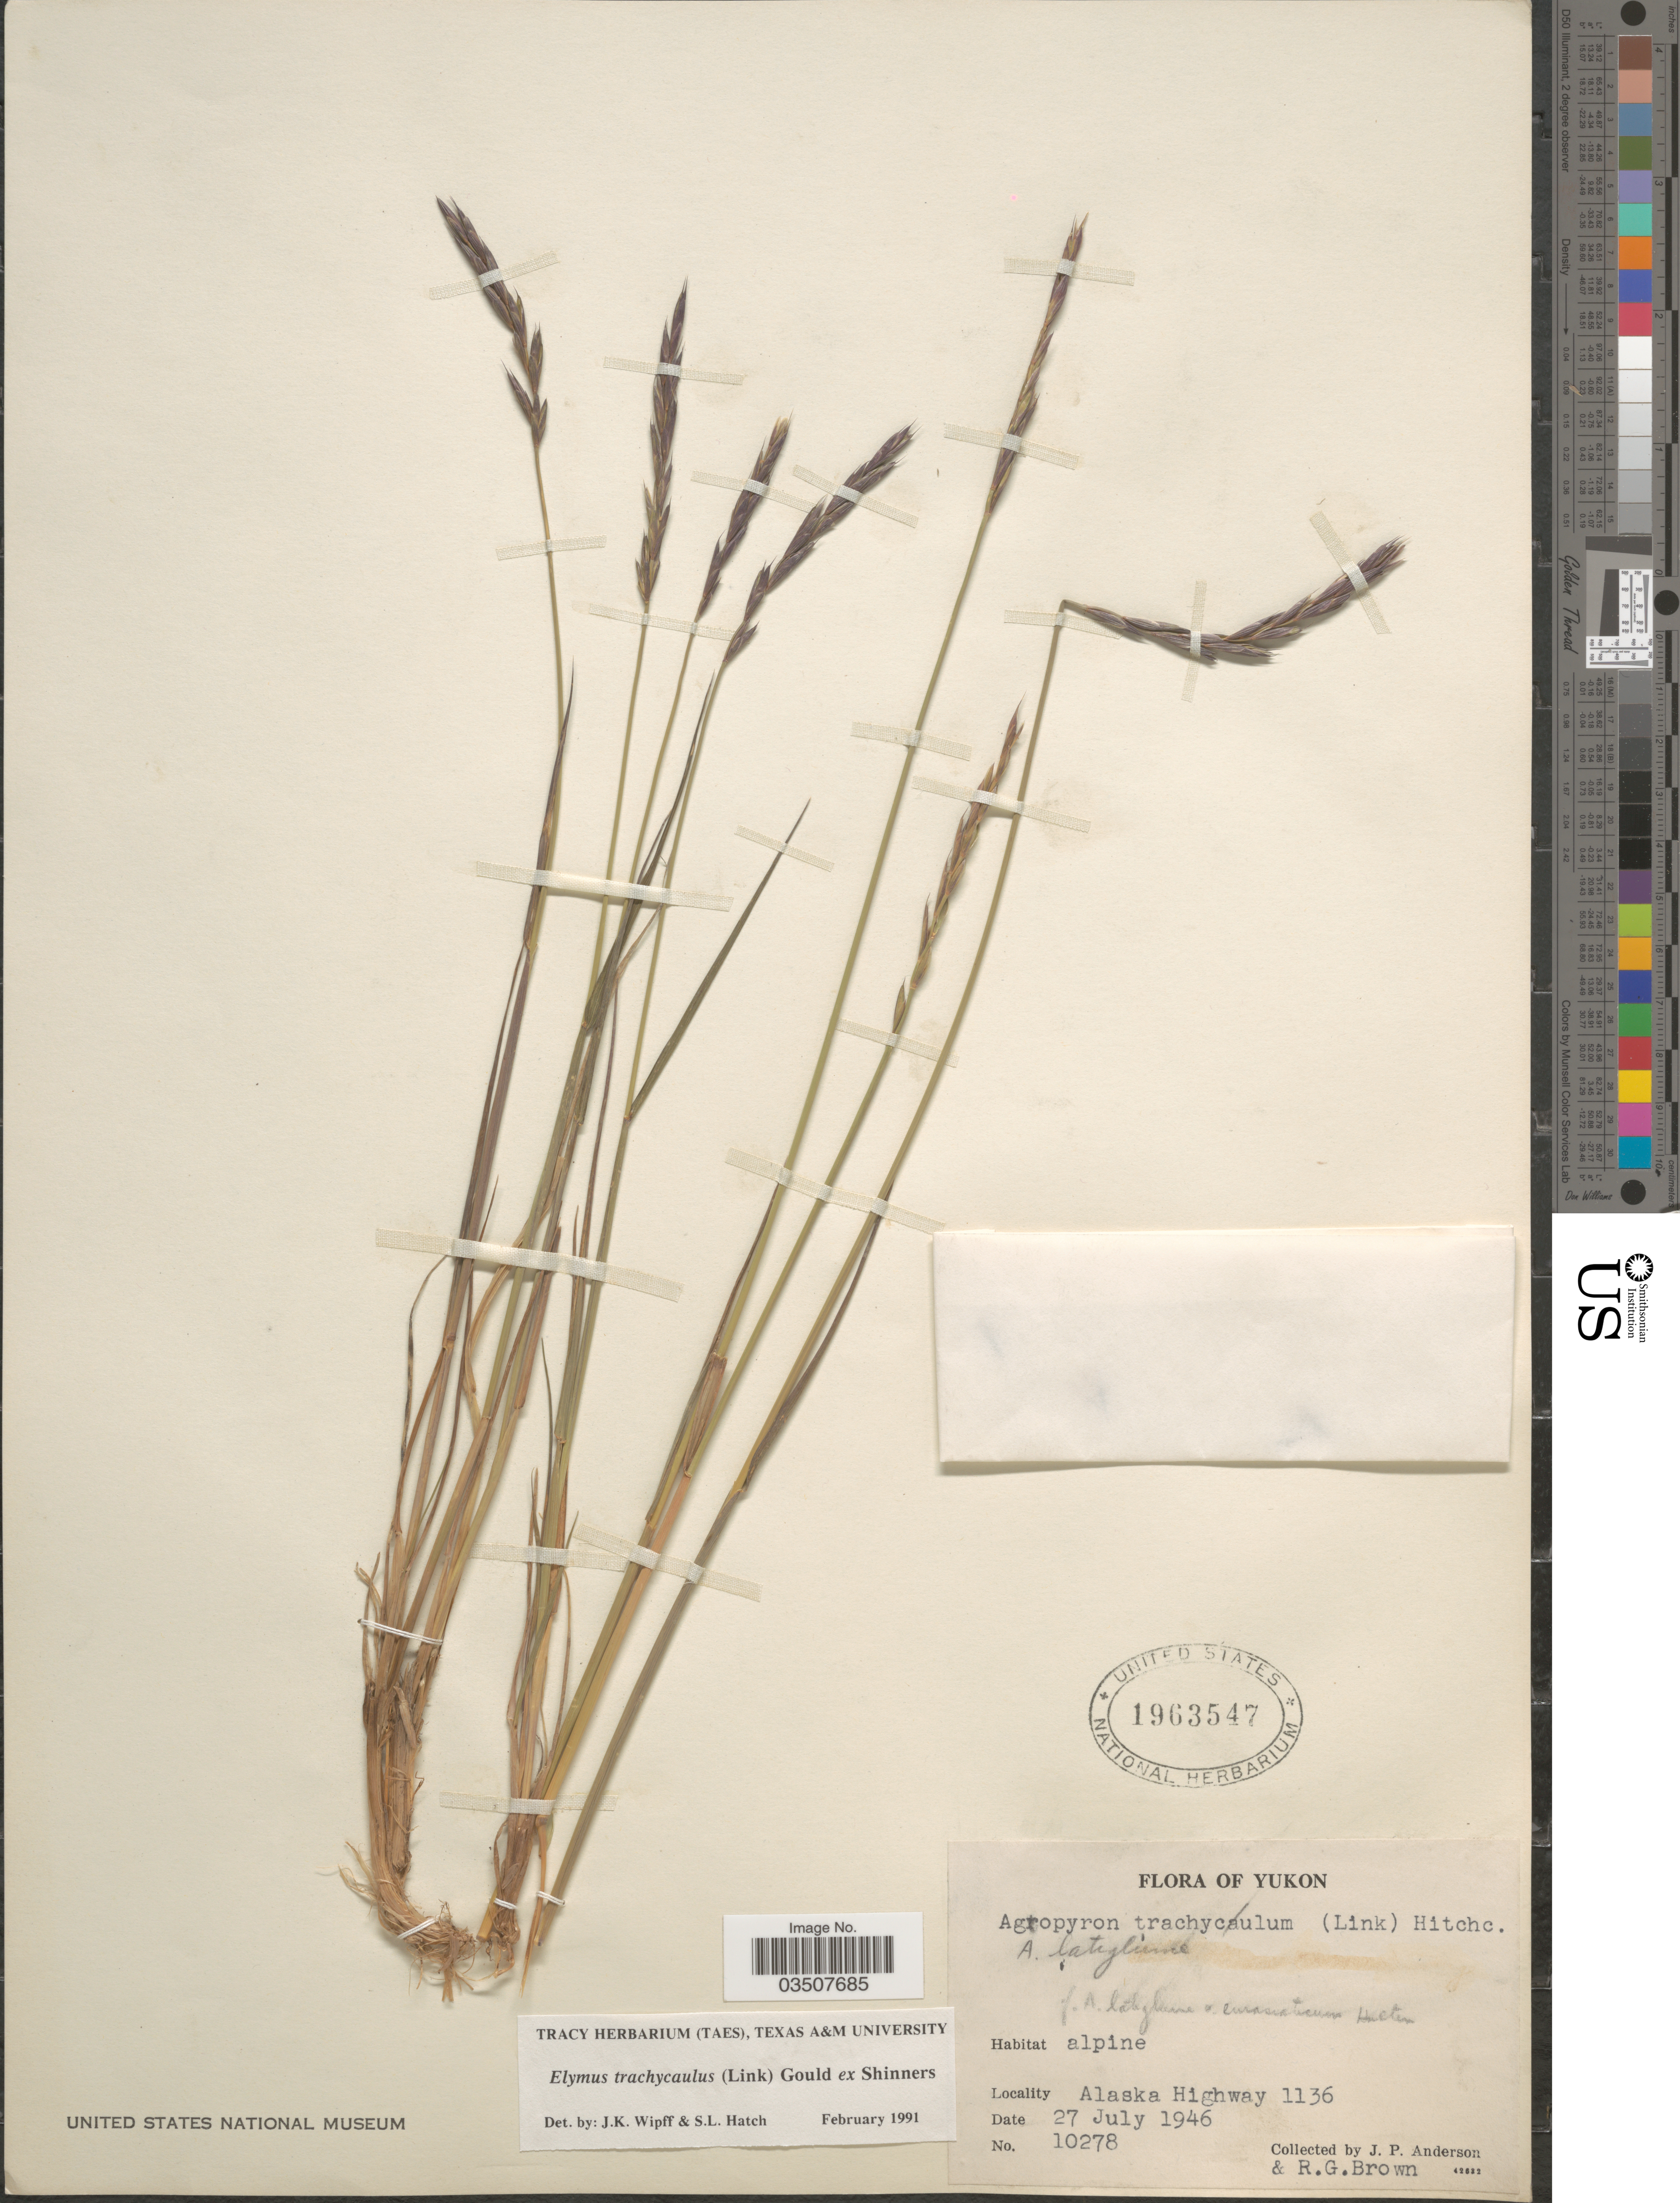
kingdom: Plantae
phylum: Tracheophyta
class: Liliopsida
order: Poales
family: Poaceae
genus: Elymus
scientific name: Elymus trachycaulus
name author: (Link) Gould ex Shinners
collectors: J. P. Anderson & R. G. Brown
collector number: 10278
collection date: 1946-07-27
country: Canada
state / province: Yukon Territory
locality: Yukon. Alpine. Alaska Highway 1136.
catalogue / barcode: US 1963547